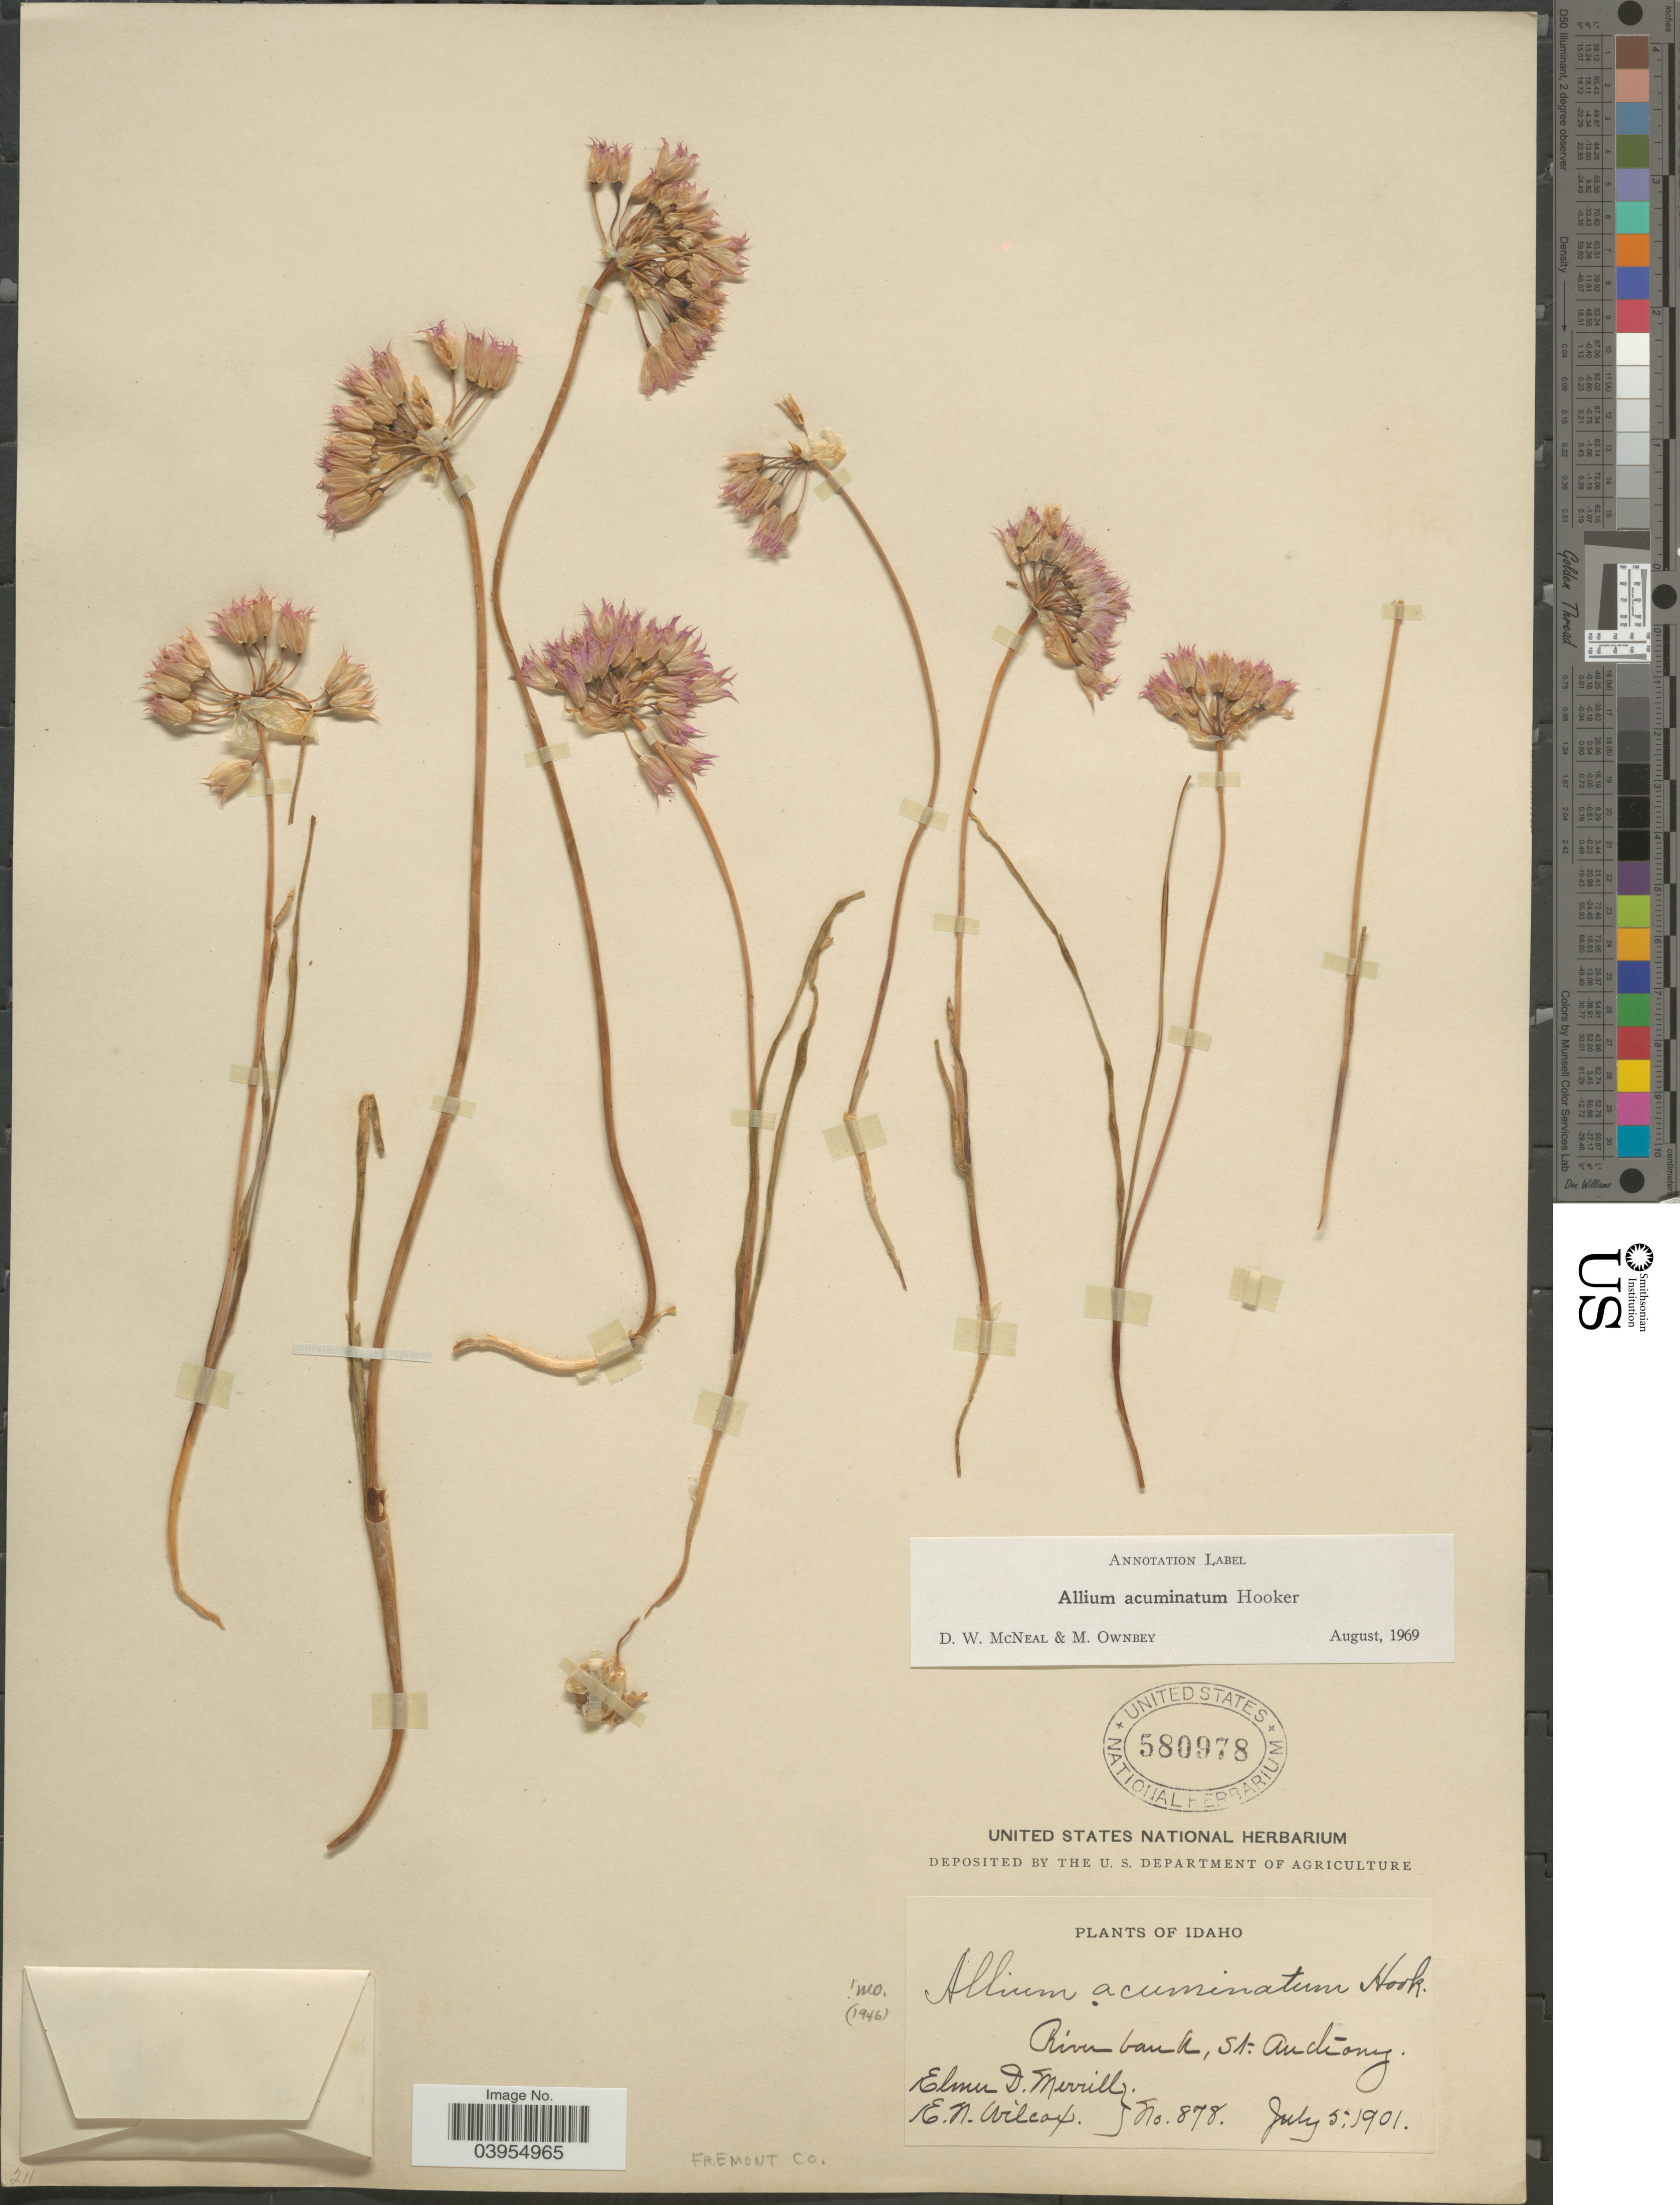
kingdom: Plantae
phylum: Tracheophyta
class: Liliopsida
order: Asparagales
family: Amaryllidaceae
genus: Allium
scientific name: Allium acuminatum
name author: Hook.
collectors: E. D. Merrill & E. Wilcox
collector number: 878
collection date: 1901-07-05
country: United States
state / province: Idaho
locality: River bank, St. Anthony. Fremont Co.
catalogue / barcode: US 580978